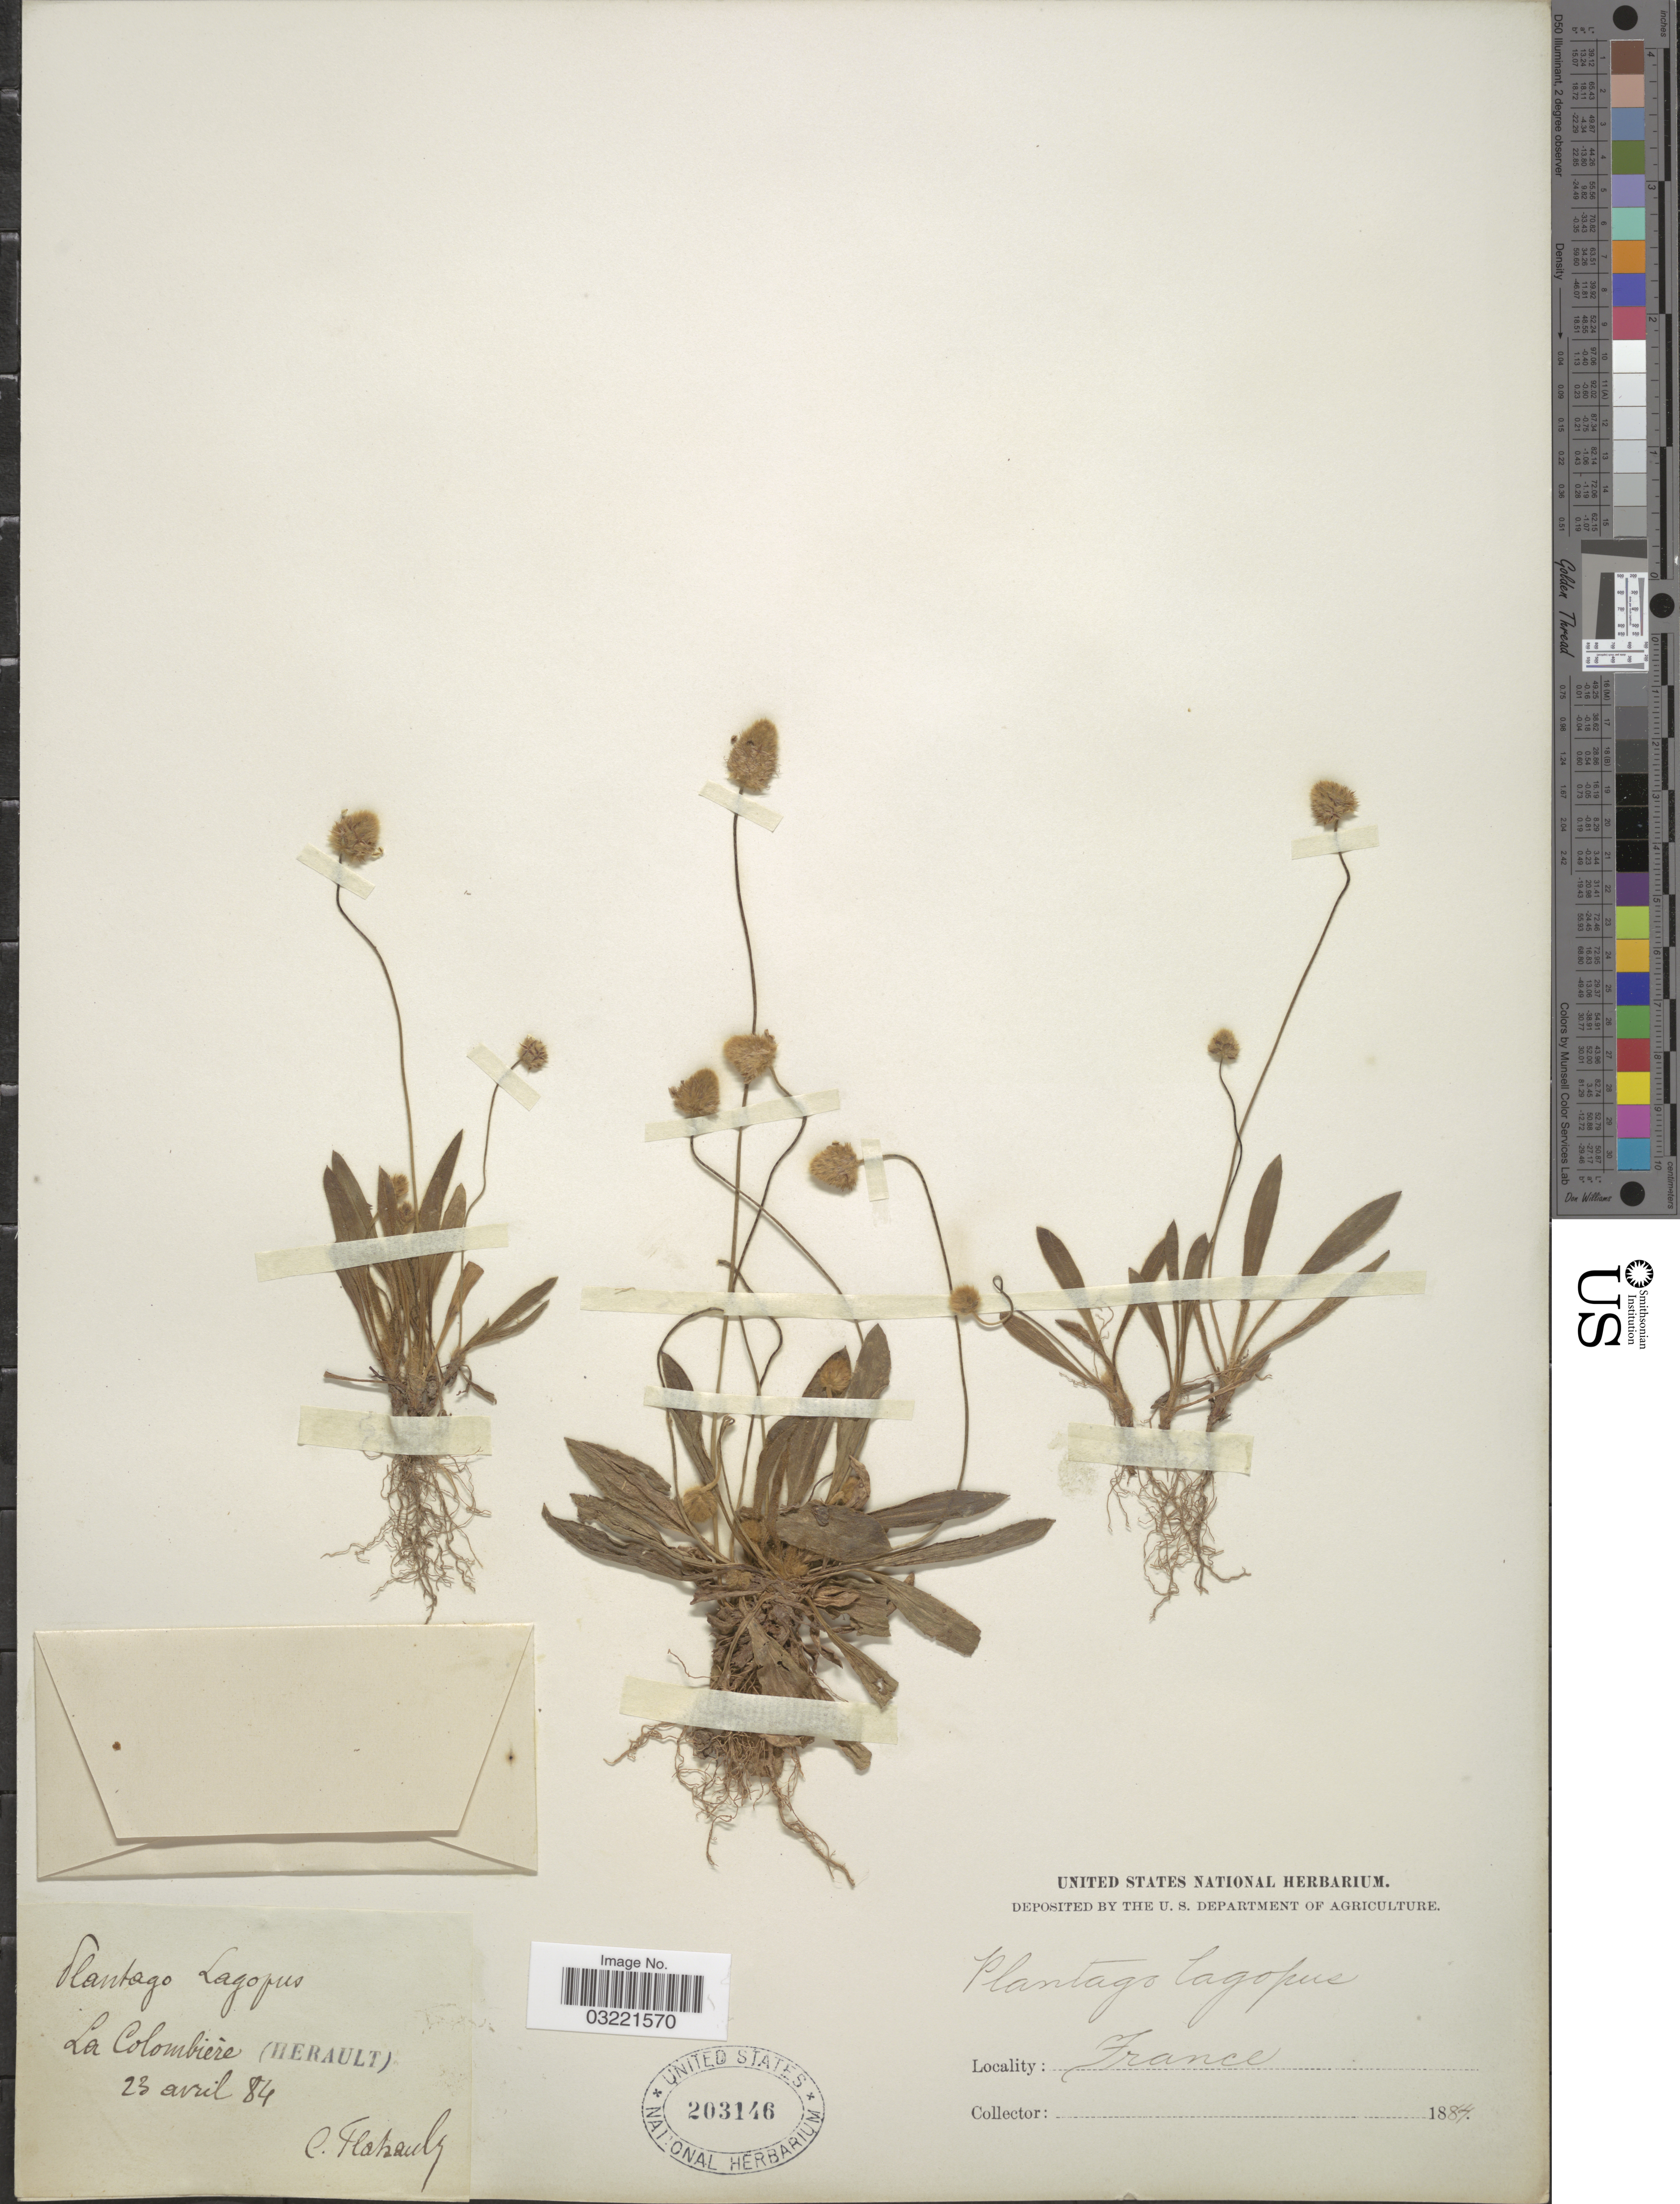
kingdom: Plantae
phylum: Tracheophyta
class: Magnoliopsida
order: Lamiales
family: Plantaginaceae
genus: Plantago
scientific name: Plantago lagopus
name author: L.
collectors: Flahault, C.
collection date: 1884-04-23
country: France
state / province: Occitanie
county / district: Hérault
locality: La Colombière (Herault).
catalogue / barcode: US 203146